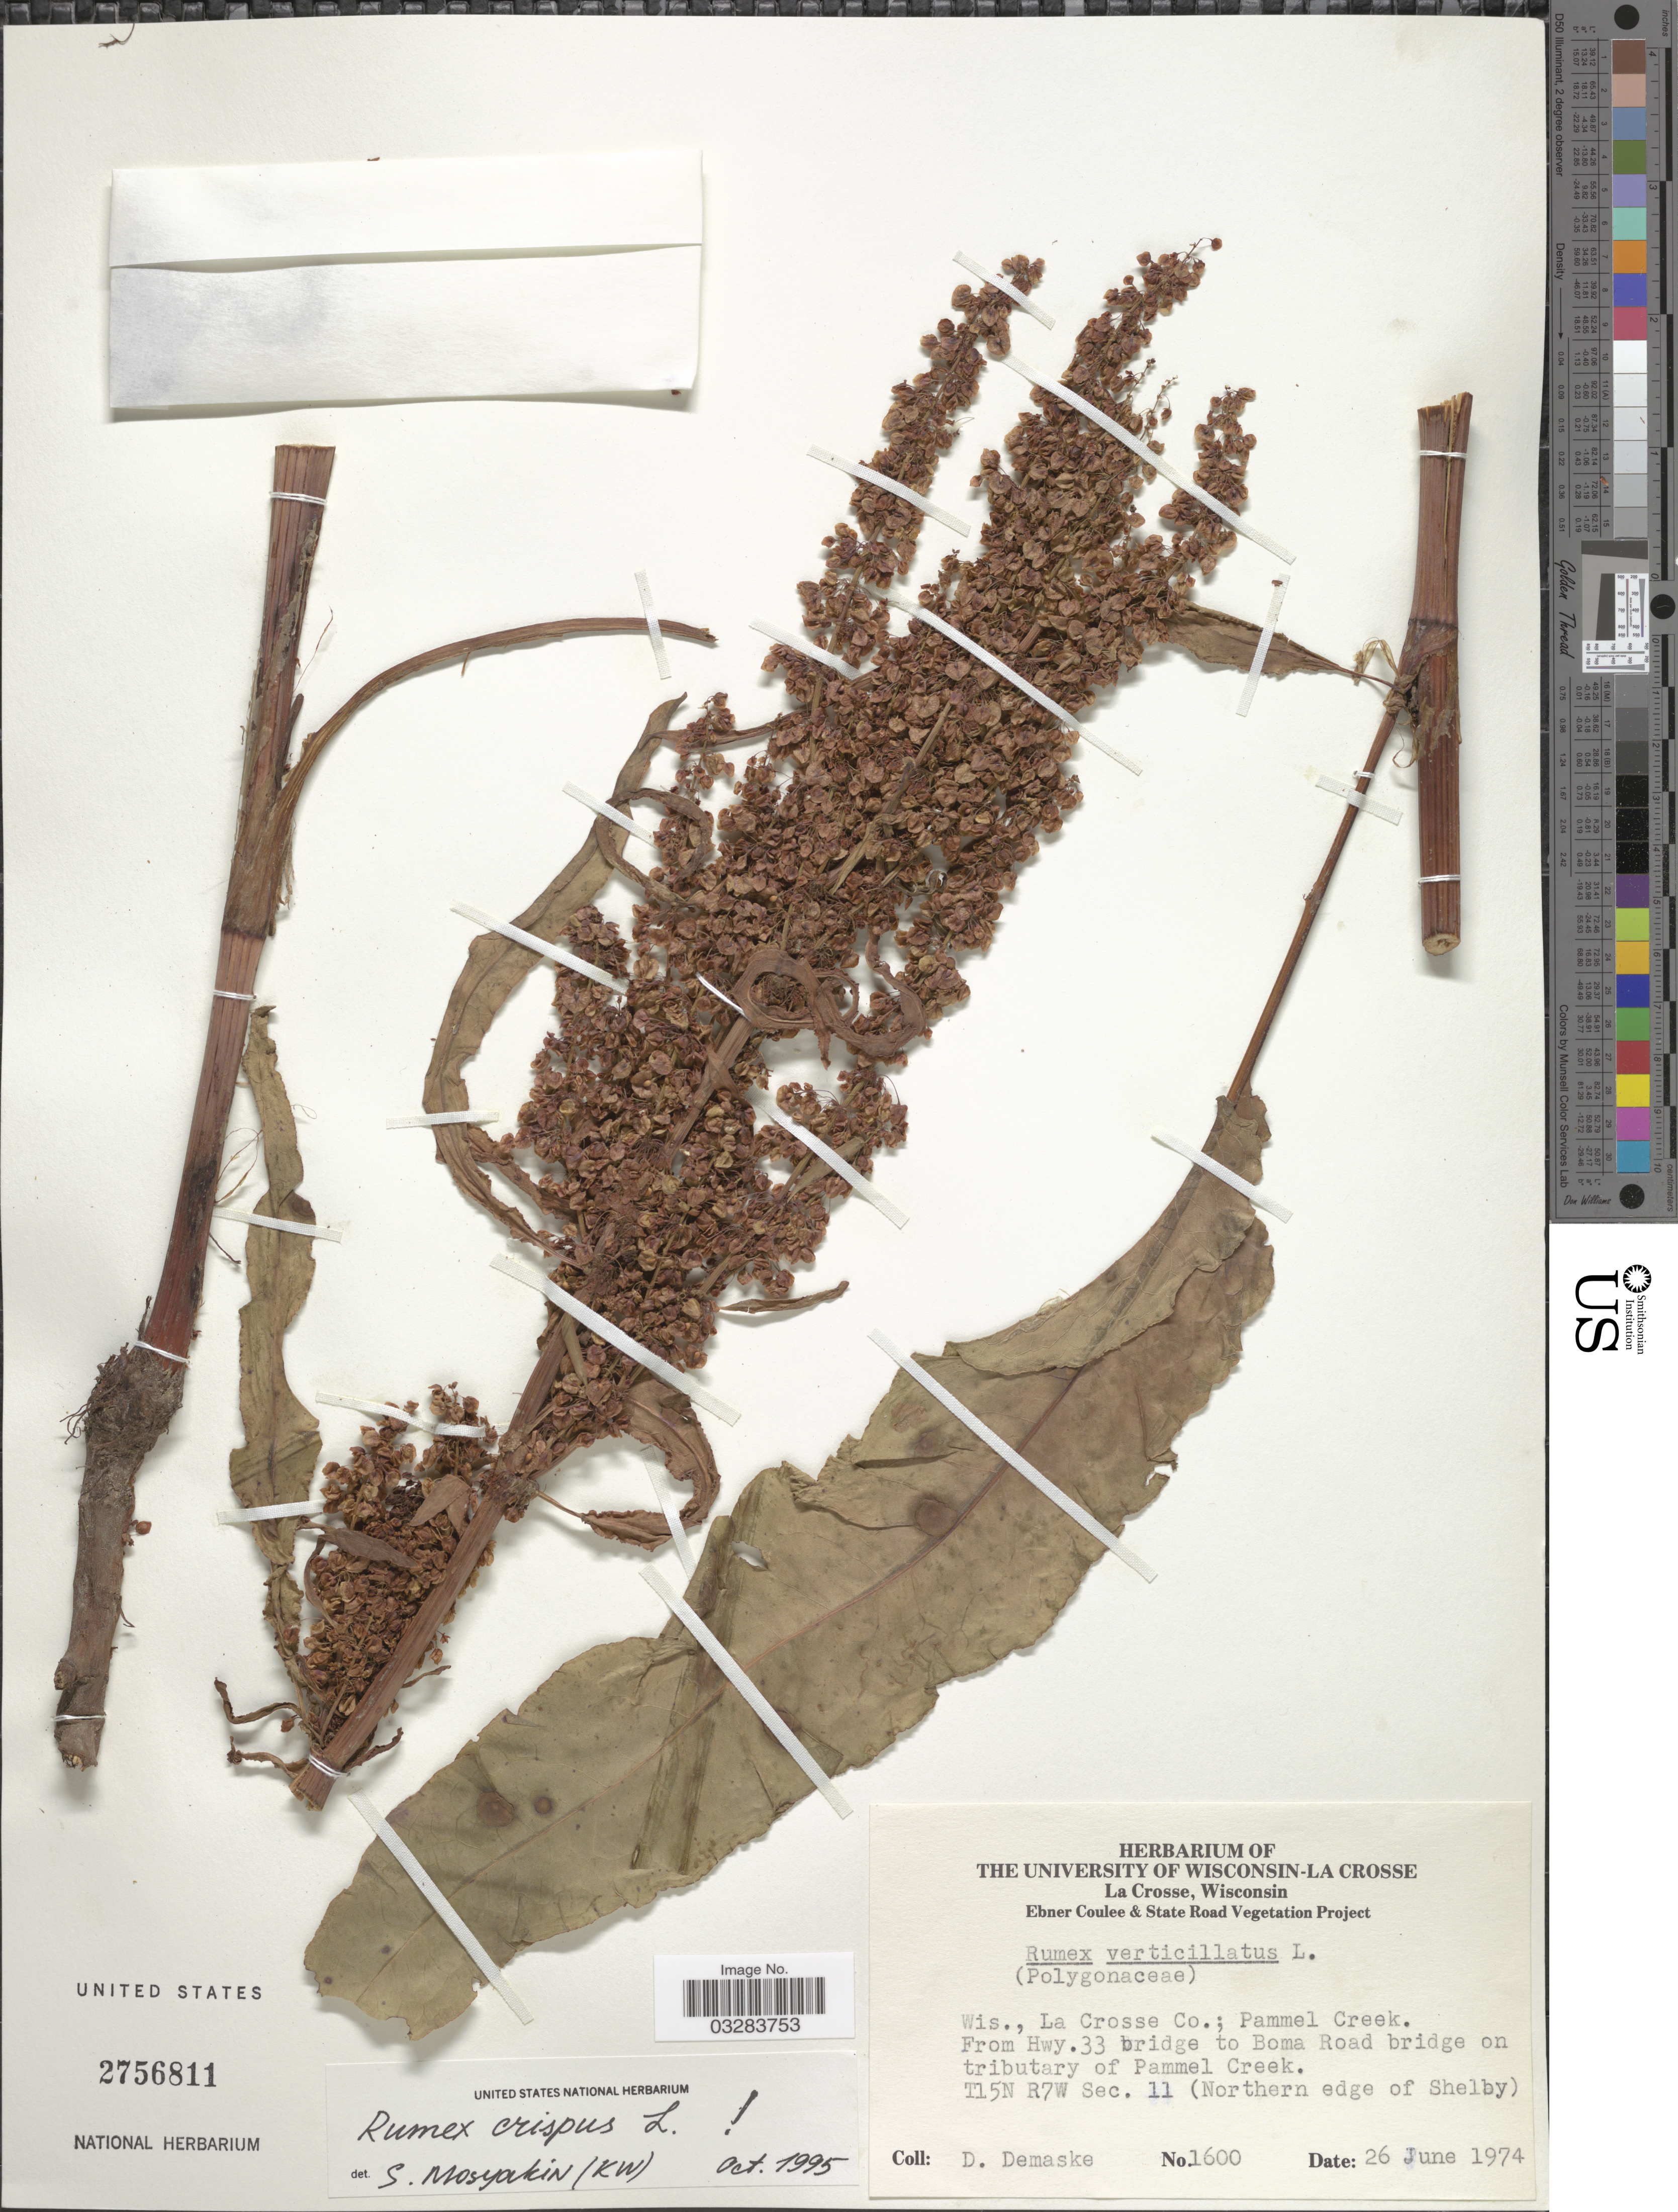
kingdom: Plantae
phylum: Tracheophyta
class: Magnoliopsida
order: Caryophyllales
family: Polygonaceae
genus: Rumex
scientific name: Rumex crispus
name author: L.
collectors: D. Demaske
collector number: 1600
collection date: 1974-06-26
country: United States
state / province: Wisconsin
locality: La Crosse Co.; Pammel Creek. From Hwy. 33 bridge to Boma Road bridge on tributary of Pammel Creek. T15N R7W Sec. 11 (Northern edge of Shelby).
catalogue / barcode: US 2756811